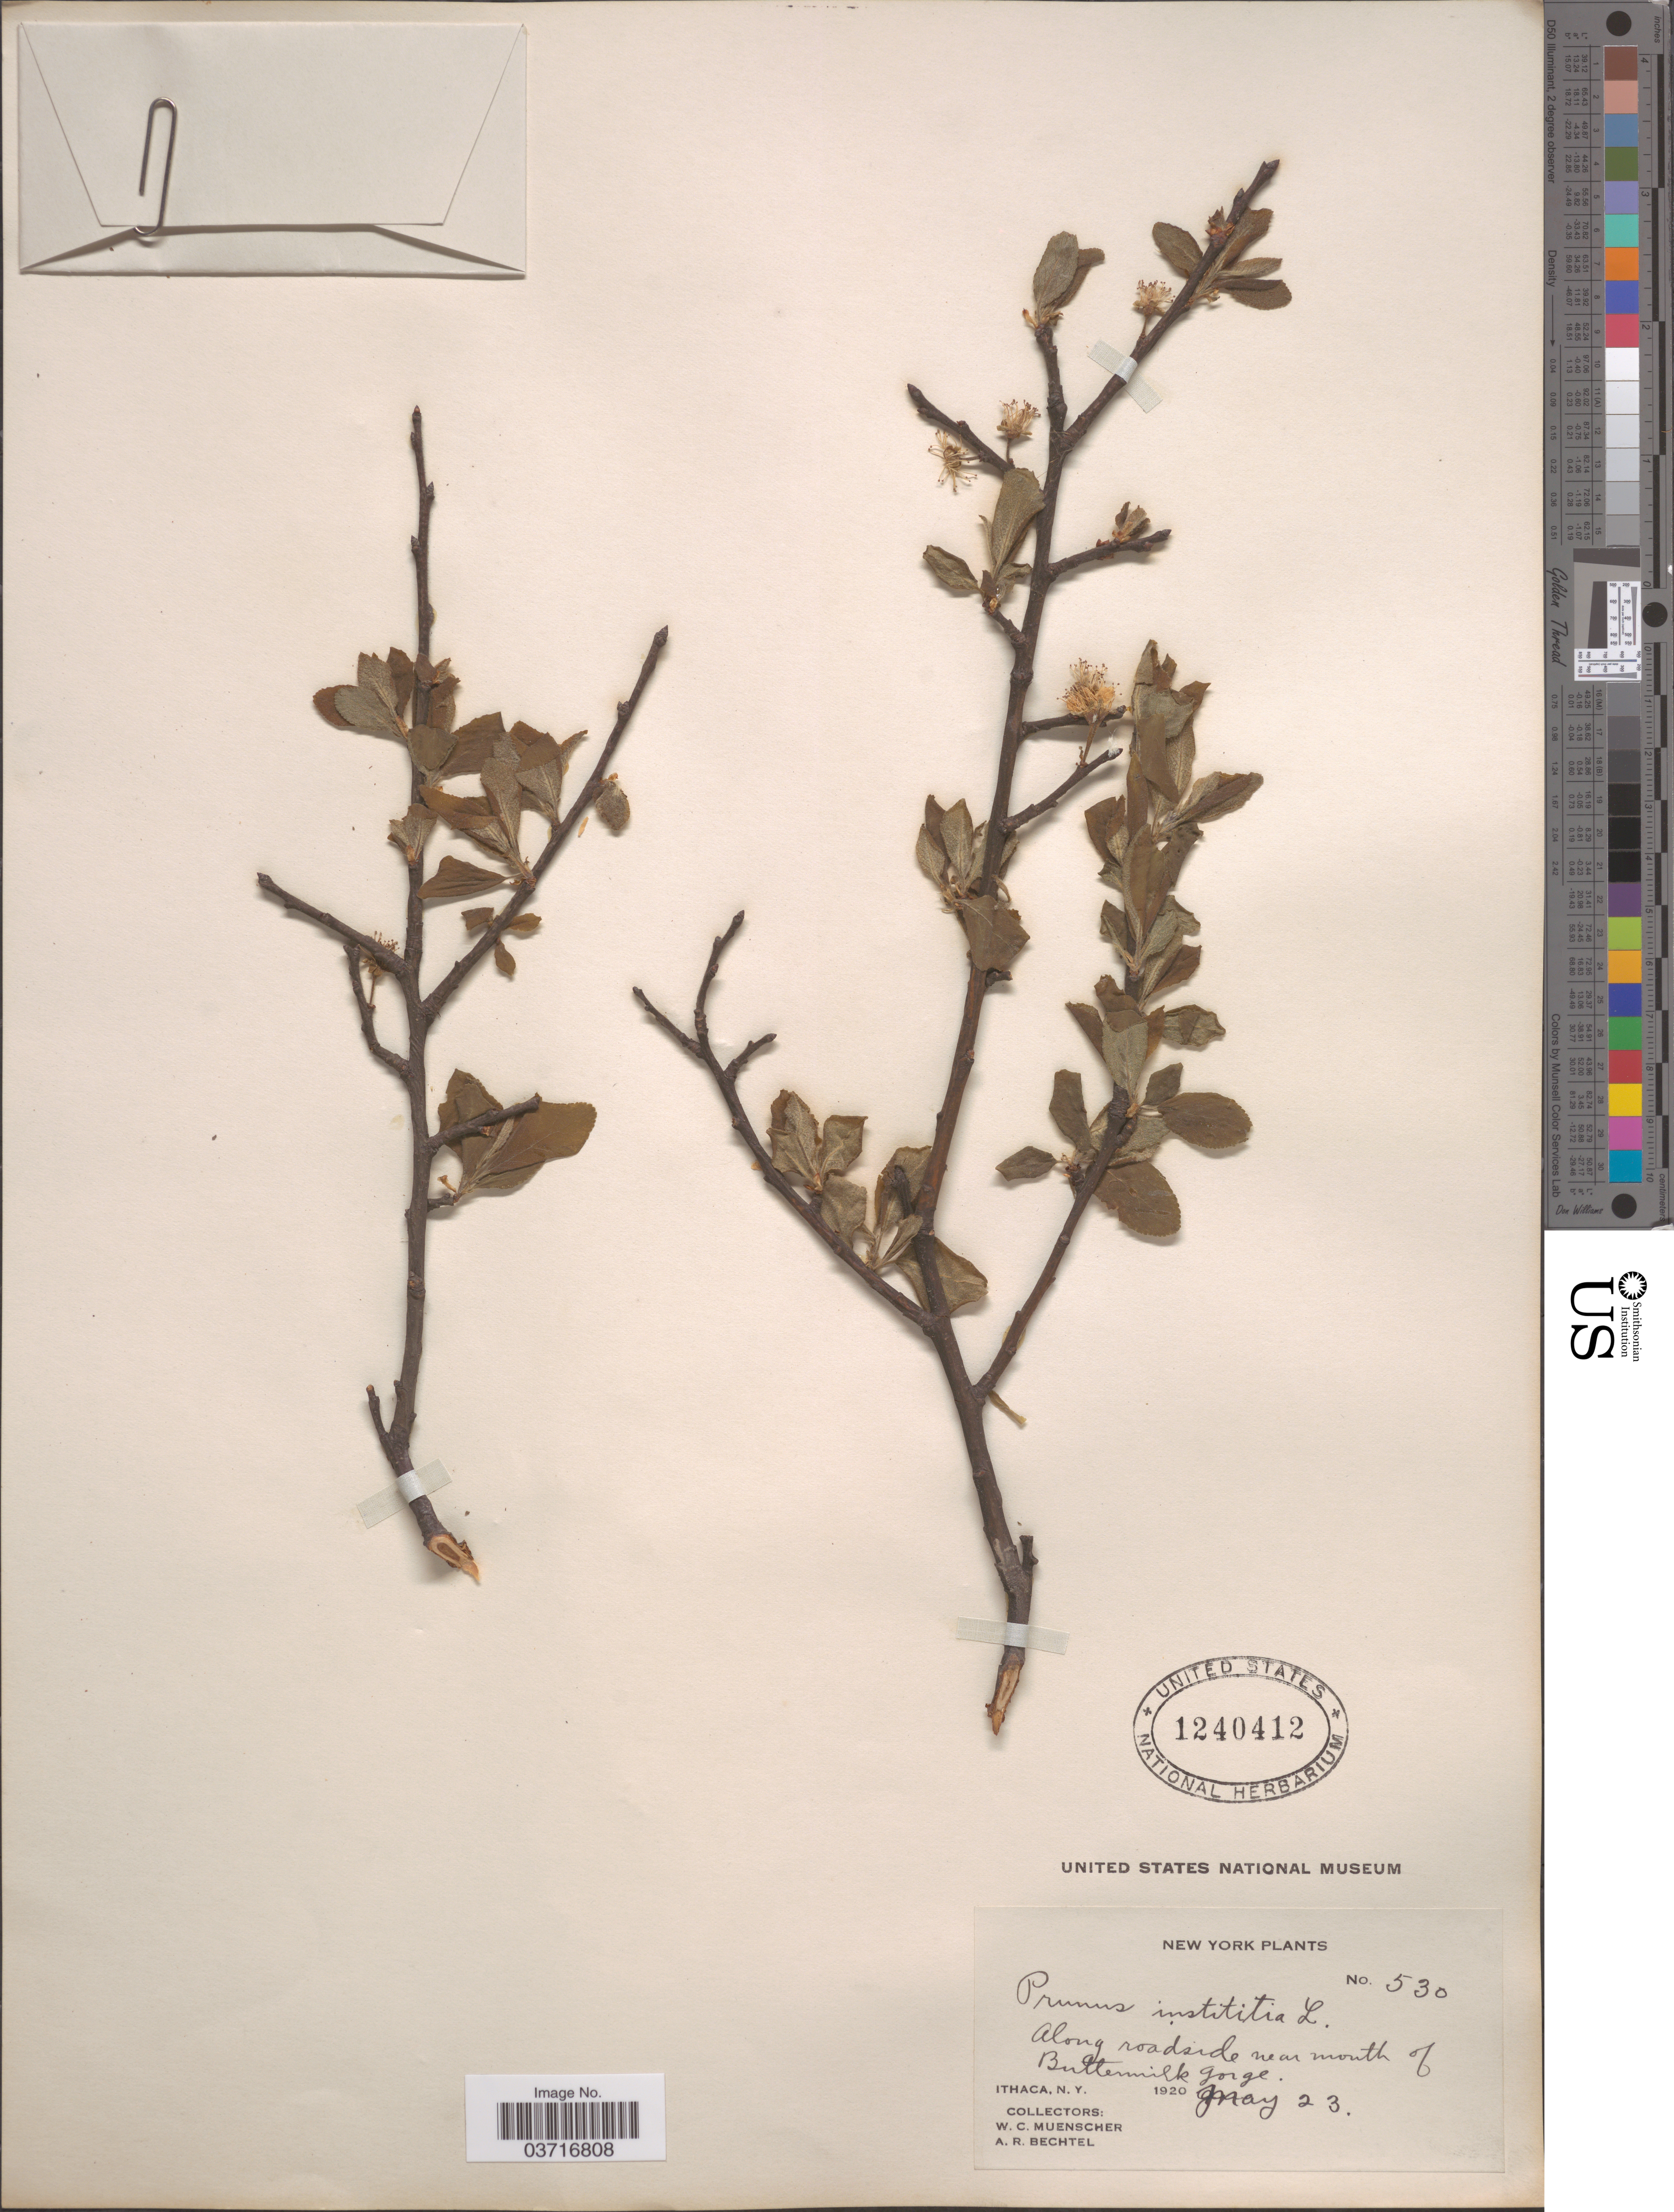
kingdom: Plantae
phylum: Tracheophyta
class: Magnoliopsida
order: Rosales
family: Rosaceae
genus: Prunus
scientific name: Prunus insititia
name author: L.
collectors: W. Muenscher & A. Bechtel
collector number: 530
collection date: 1920-05-23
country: United States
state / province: New York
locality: Along roadside near mouth of Buttermilk Gorge. Ithaca.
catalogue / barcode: US 1240412